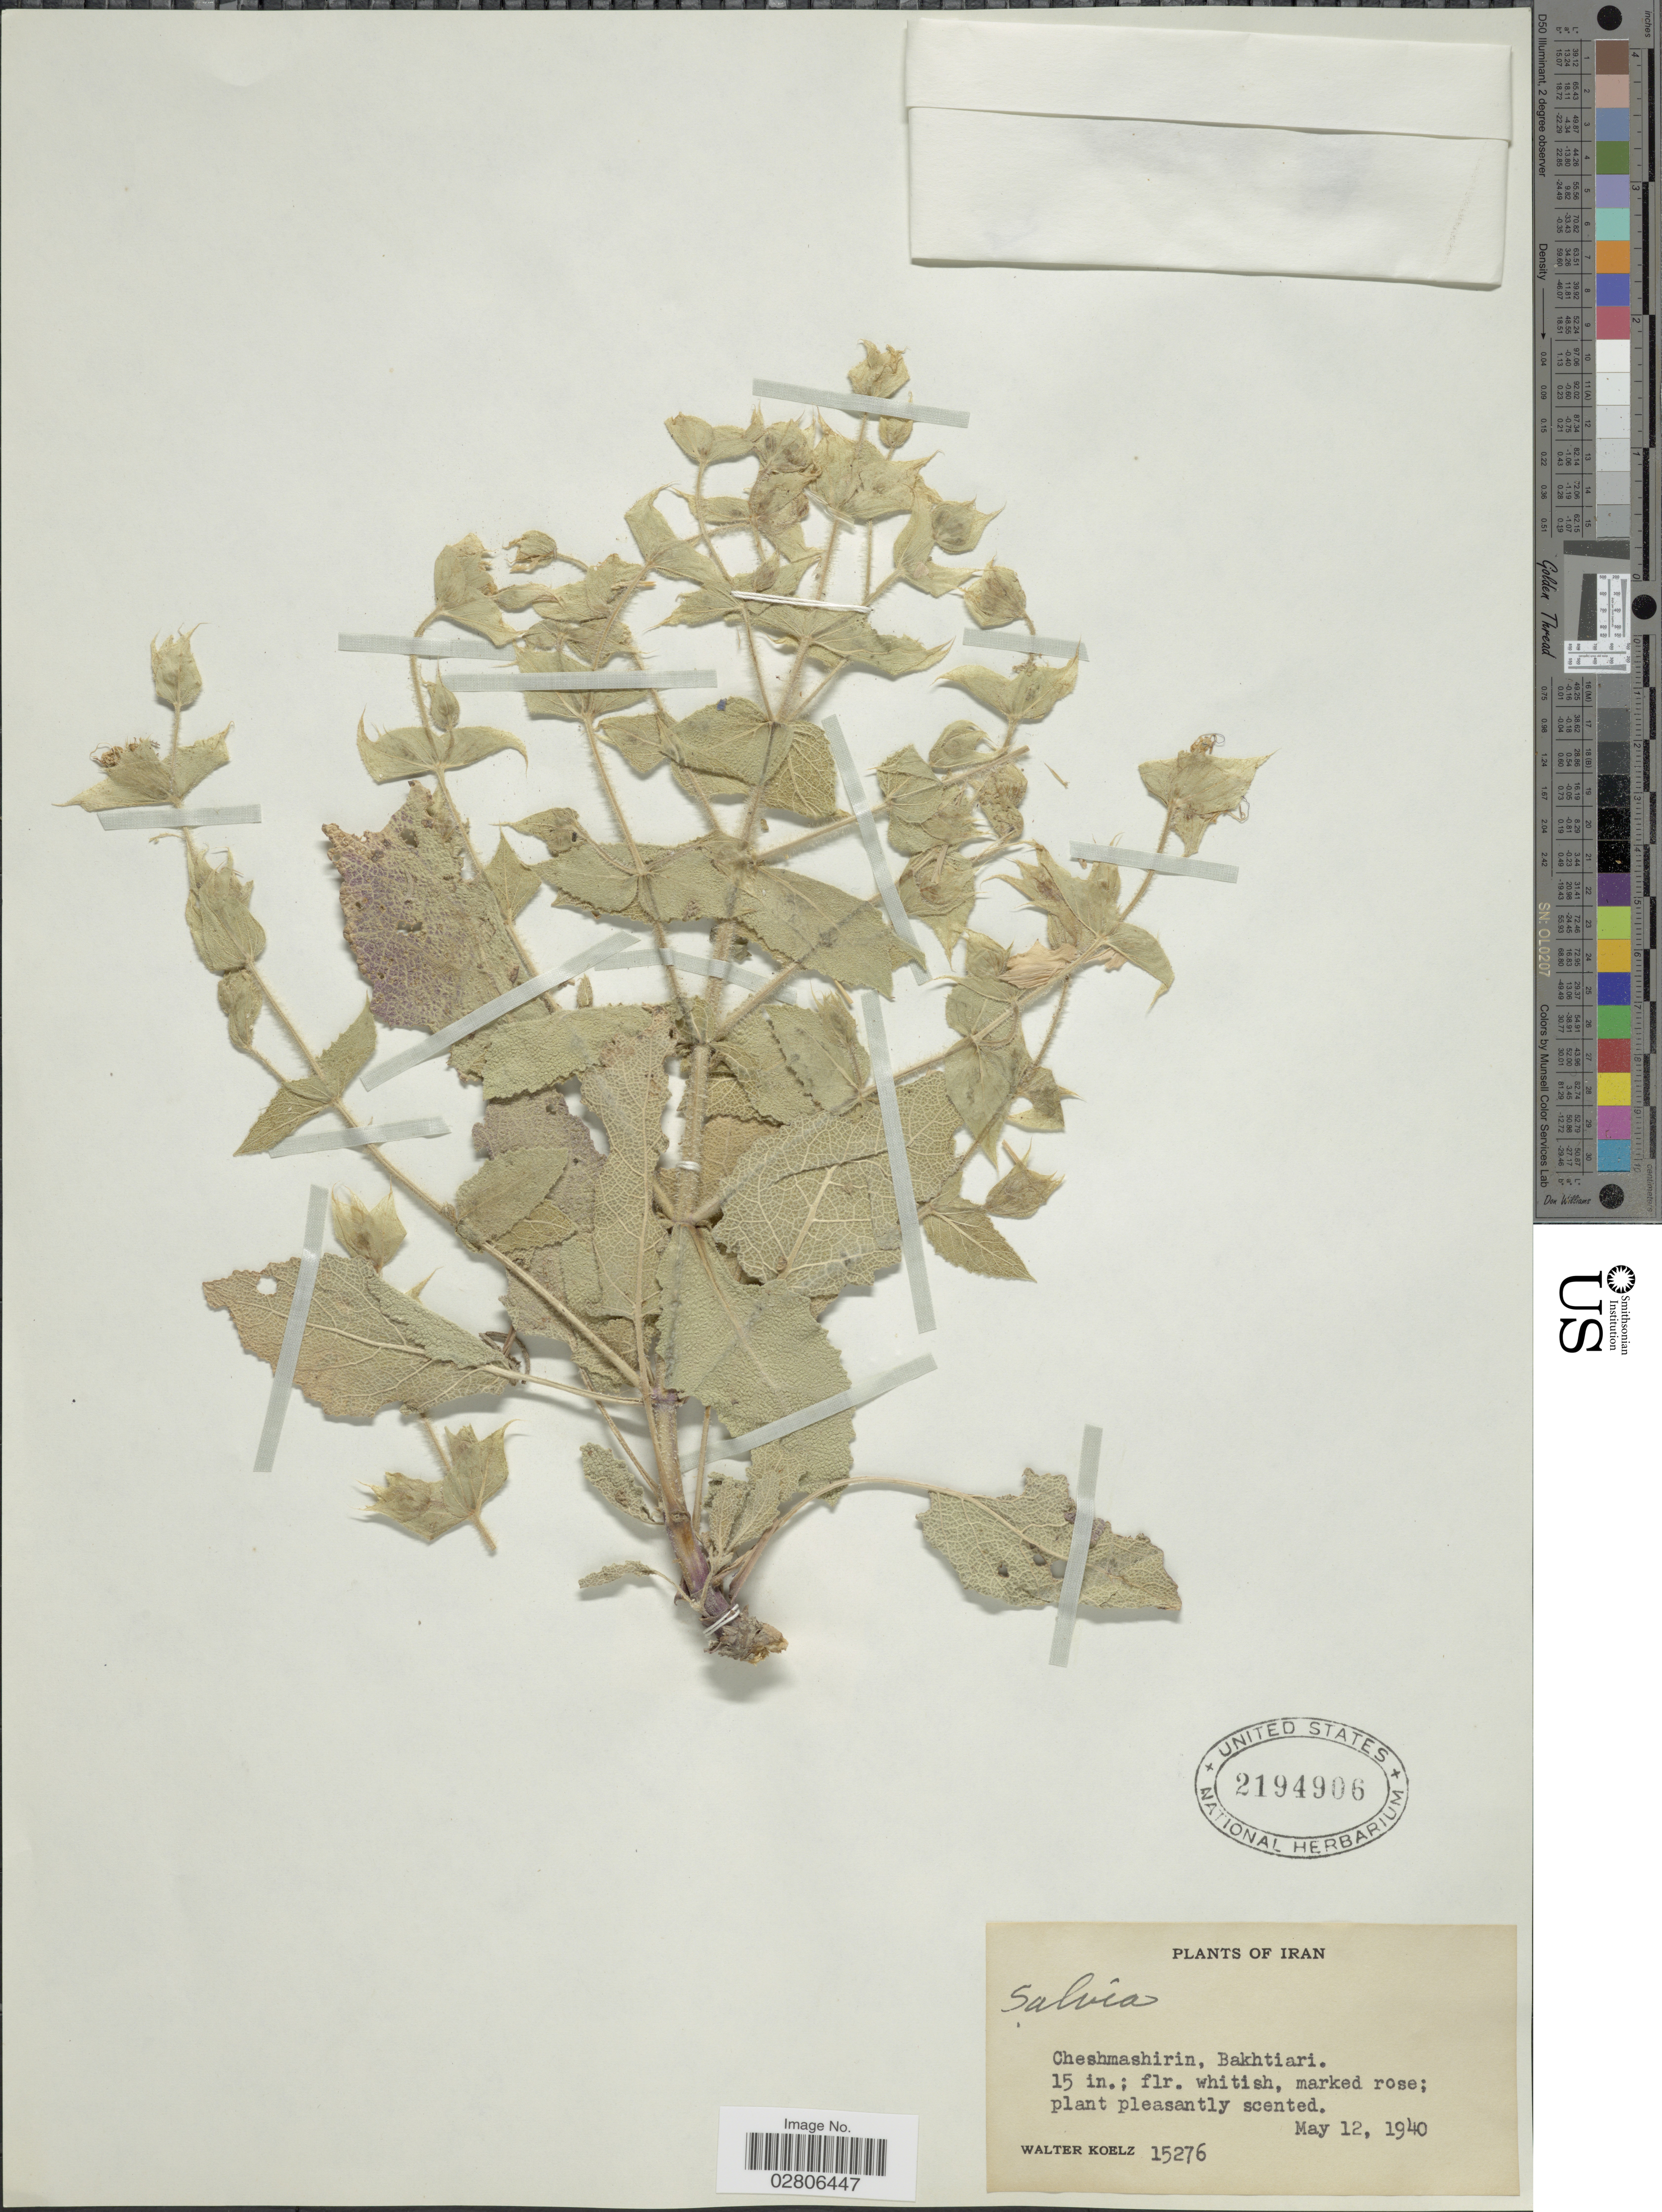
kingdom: Plantae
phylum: Tracheophyta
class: Magnoliopsida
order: Lamiales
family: Lamiaceae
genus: Salvia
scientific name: Salvia sp.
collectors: W. N. Koelz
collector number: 15276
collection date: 1940-05-12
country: Iran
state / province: Chahar Mahaal and Bakhtiari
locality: Cheshmashirin, Bakhtiari.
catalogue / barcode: US 2194906